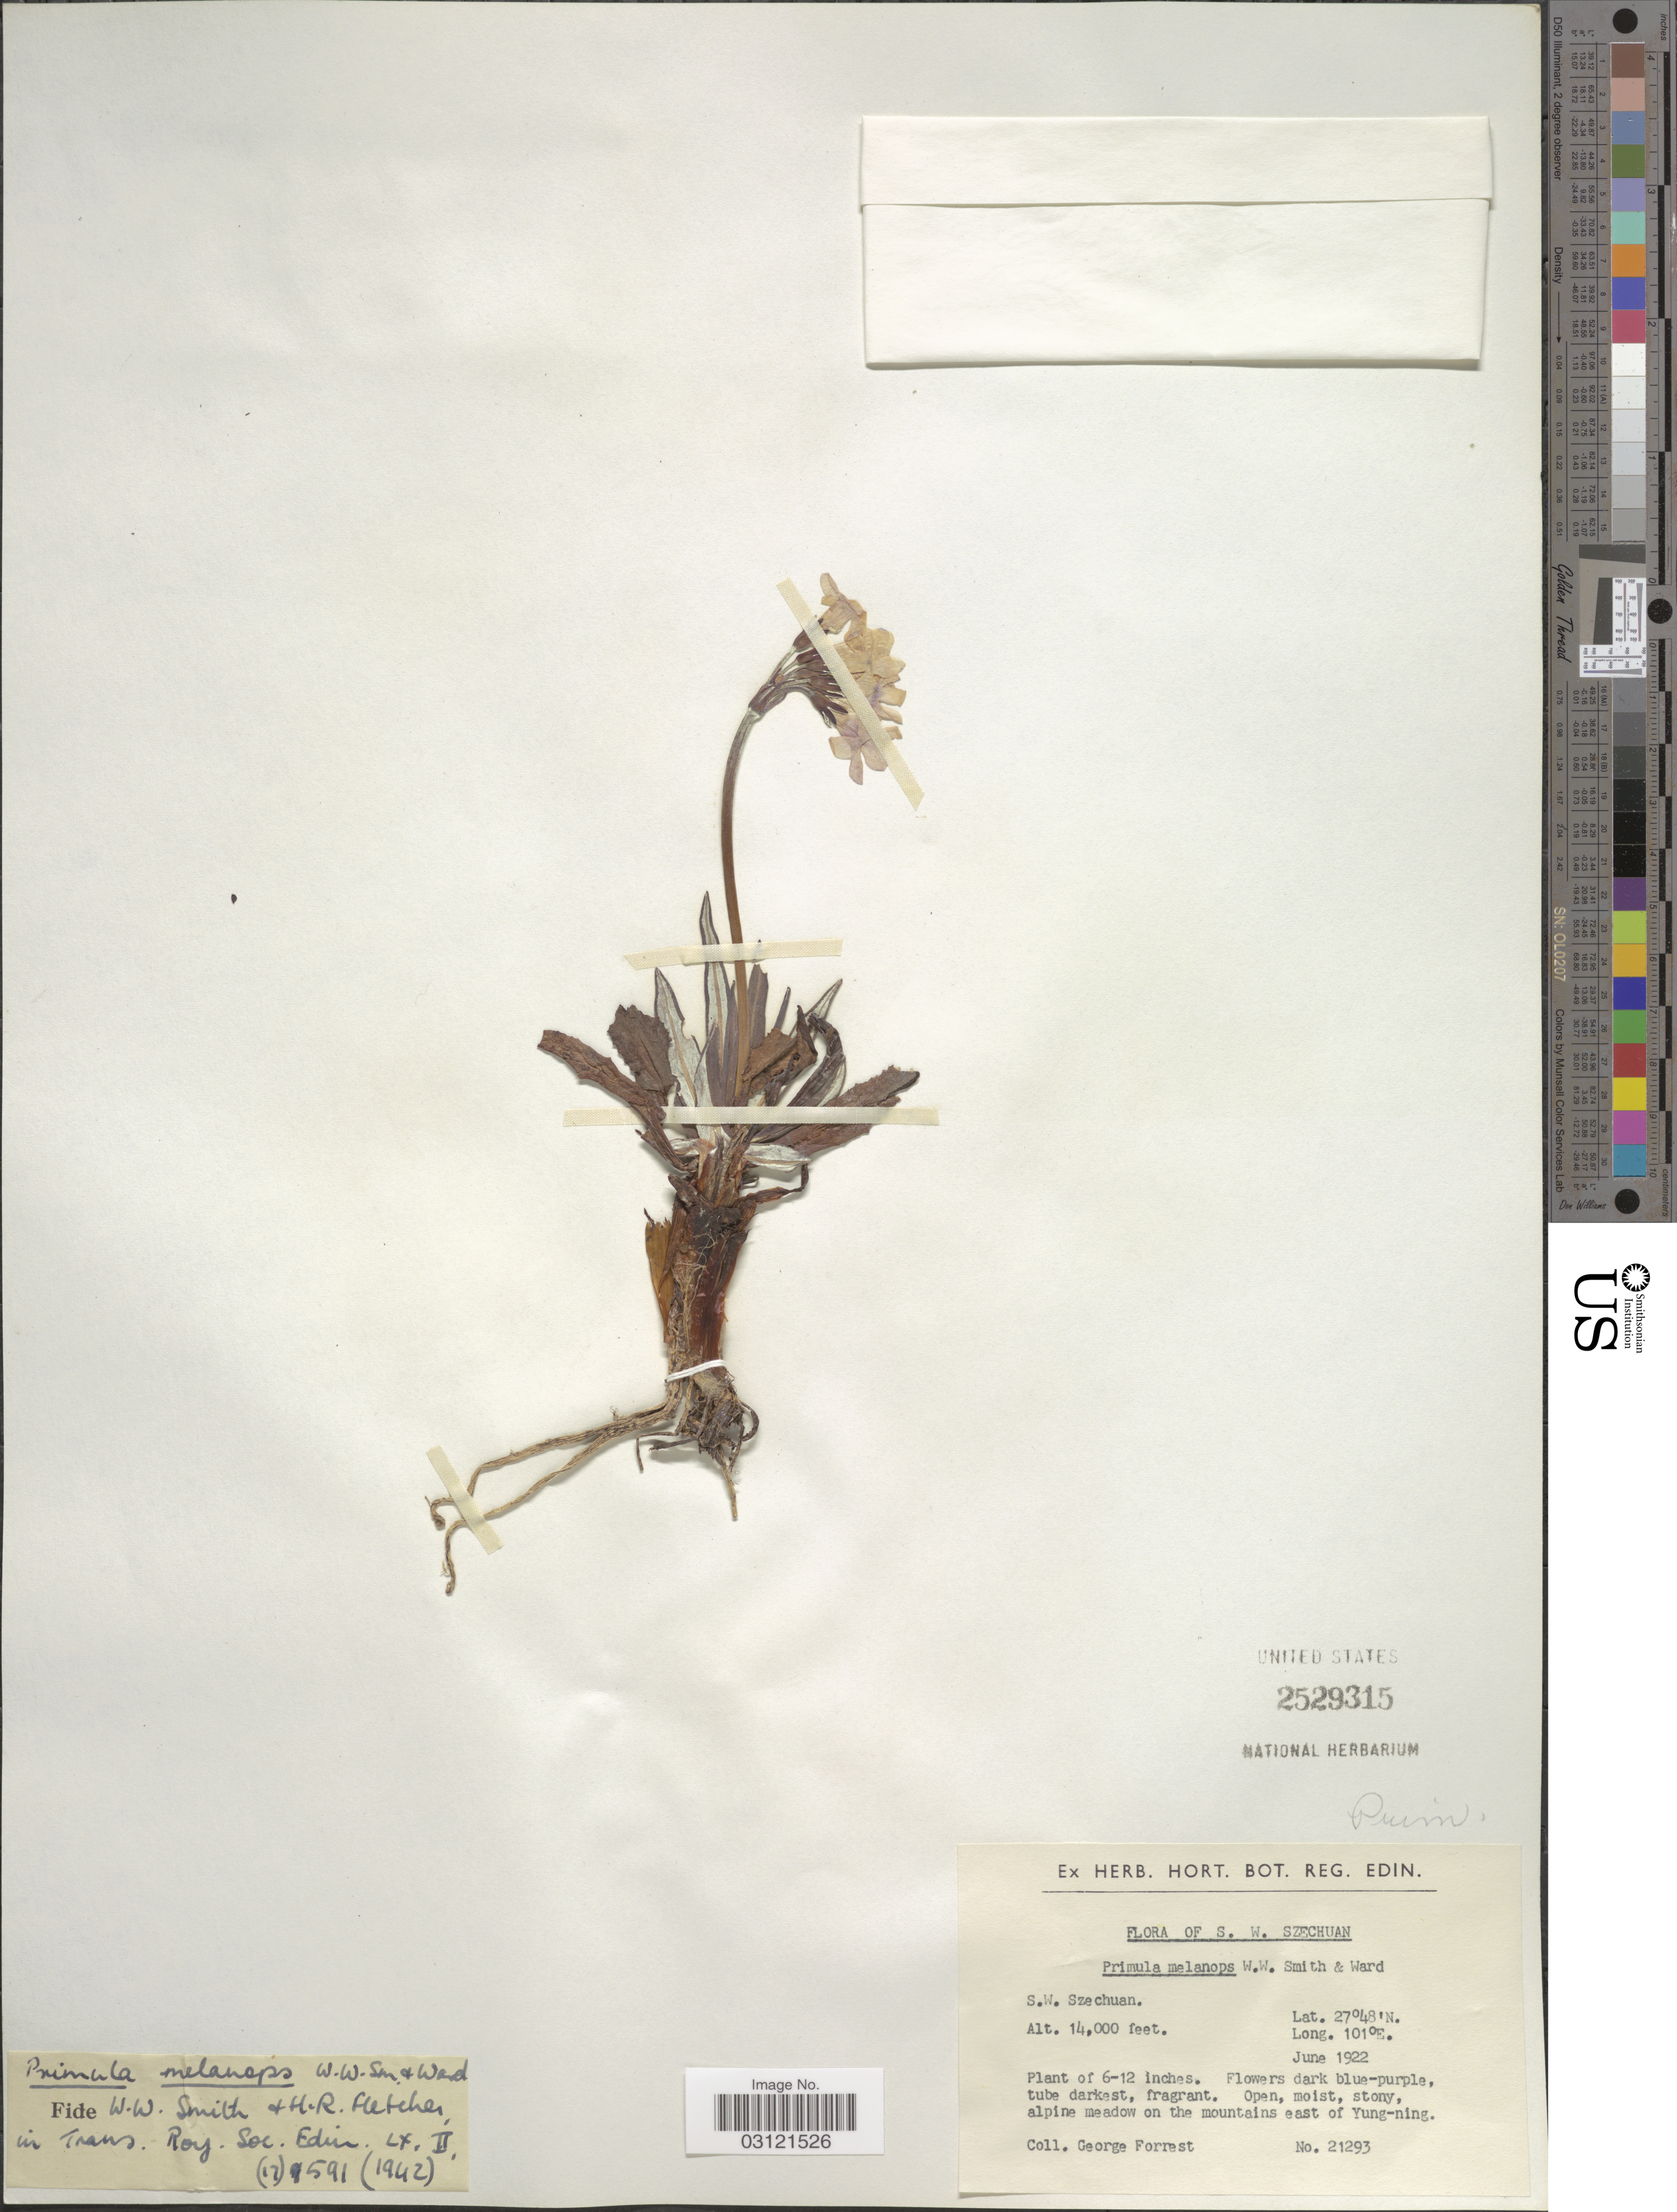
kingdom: Plantae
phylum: Tracheophyta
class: Magnoliopsida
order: Ericales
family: Primulaceae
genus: Primula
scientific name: Primula melanops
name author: W.W. Sm. & Kingdon-Ward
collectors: G. Forrest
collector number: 21293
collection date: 1922-06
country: China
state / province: Sichuan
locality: S.W. Szechuan. S.W. Szechuan. Alpine meadow on the mountains east of Yung-ning.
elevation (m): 4267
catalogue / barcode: US 2529315